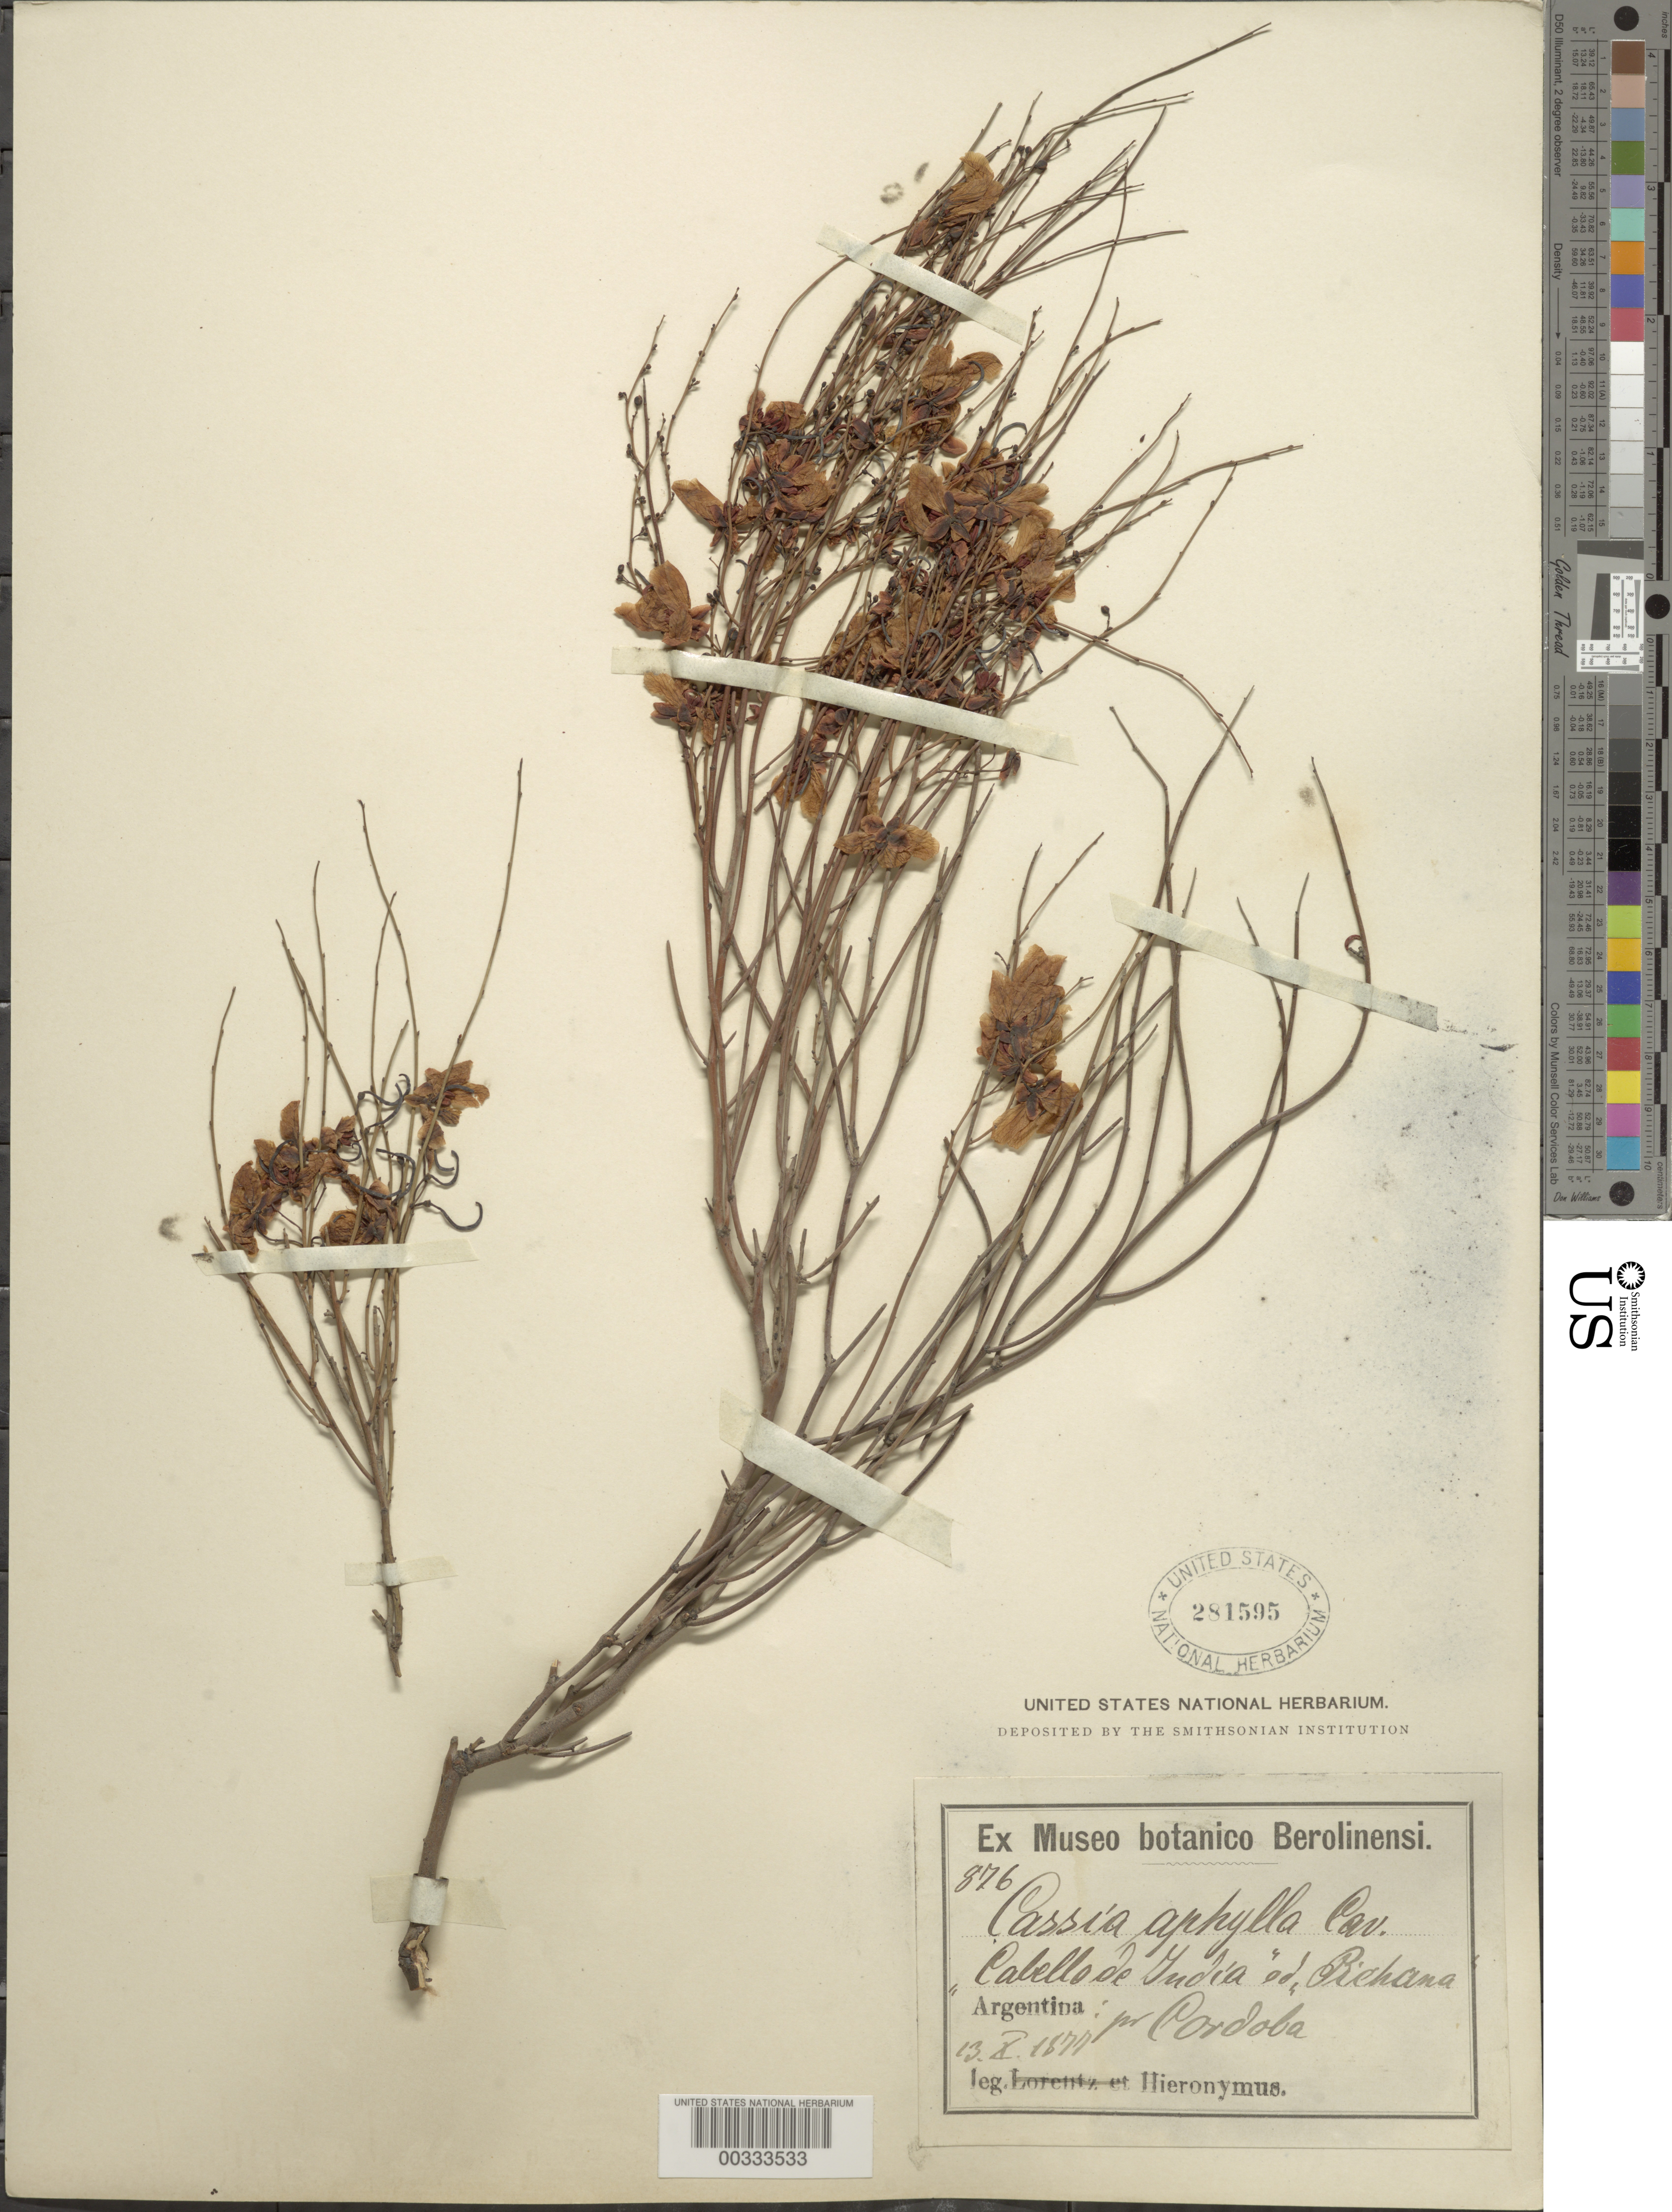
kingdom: Plantae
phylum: Tracheophyta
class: Magnoliopsida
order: Fabales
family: Fabaceae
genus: Senna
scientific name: Senna aphylla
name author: (Cav.) H.S. Irwin & Barneby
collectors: G. H. Hieronymus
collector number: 876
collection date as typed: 13 Oct 1877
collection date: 1877-10-13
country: Argentina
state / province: Córdoba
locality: Cabello de Gudia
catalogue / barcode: US 281595